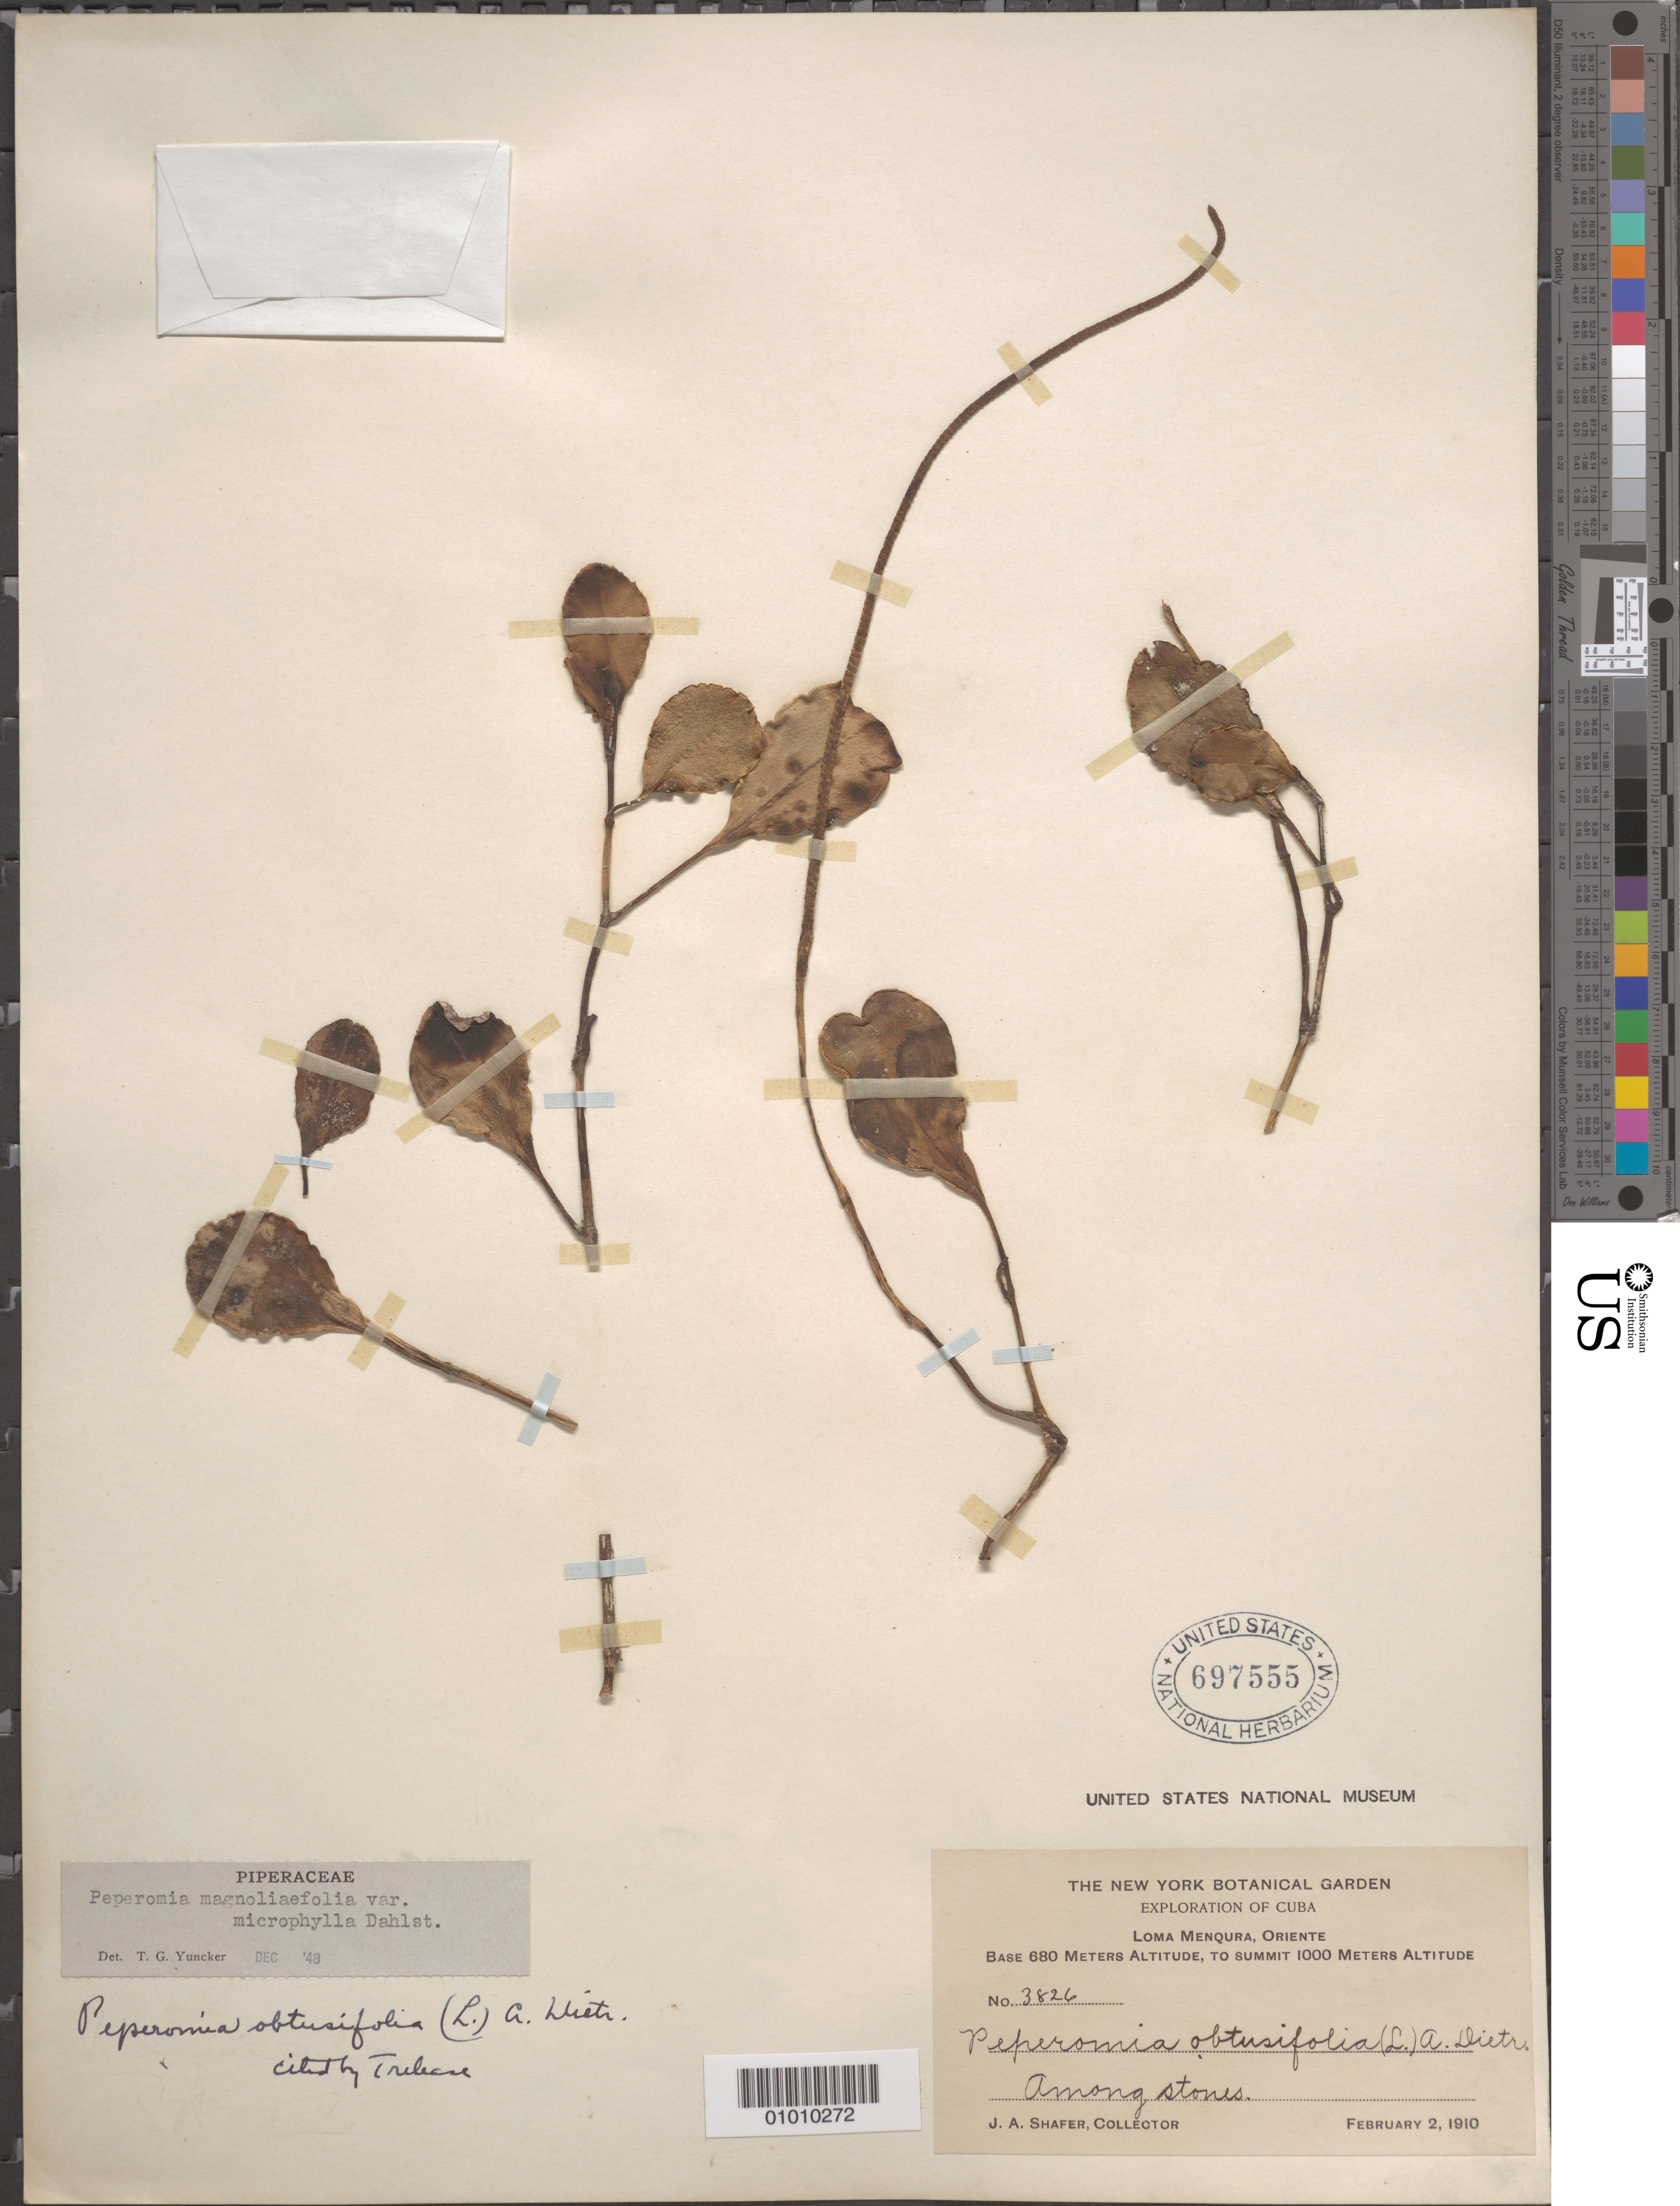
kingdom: Plantae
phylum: Tracheophyta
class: Magnoliopsida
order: Piperales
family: Piperaceae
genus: Peperomia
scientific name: Peperomia magnoliifolia var. magnoliifolia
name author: (Jacq.) A. Dietr.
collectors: J. A. Shafer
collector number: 3826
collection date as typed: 02 Feb 1910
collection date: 1910-02-02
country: Cuba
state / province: Oriente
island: Cuba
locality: Loma Menqura, Oriente Among stones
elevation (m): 680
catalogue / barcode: US 697555